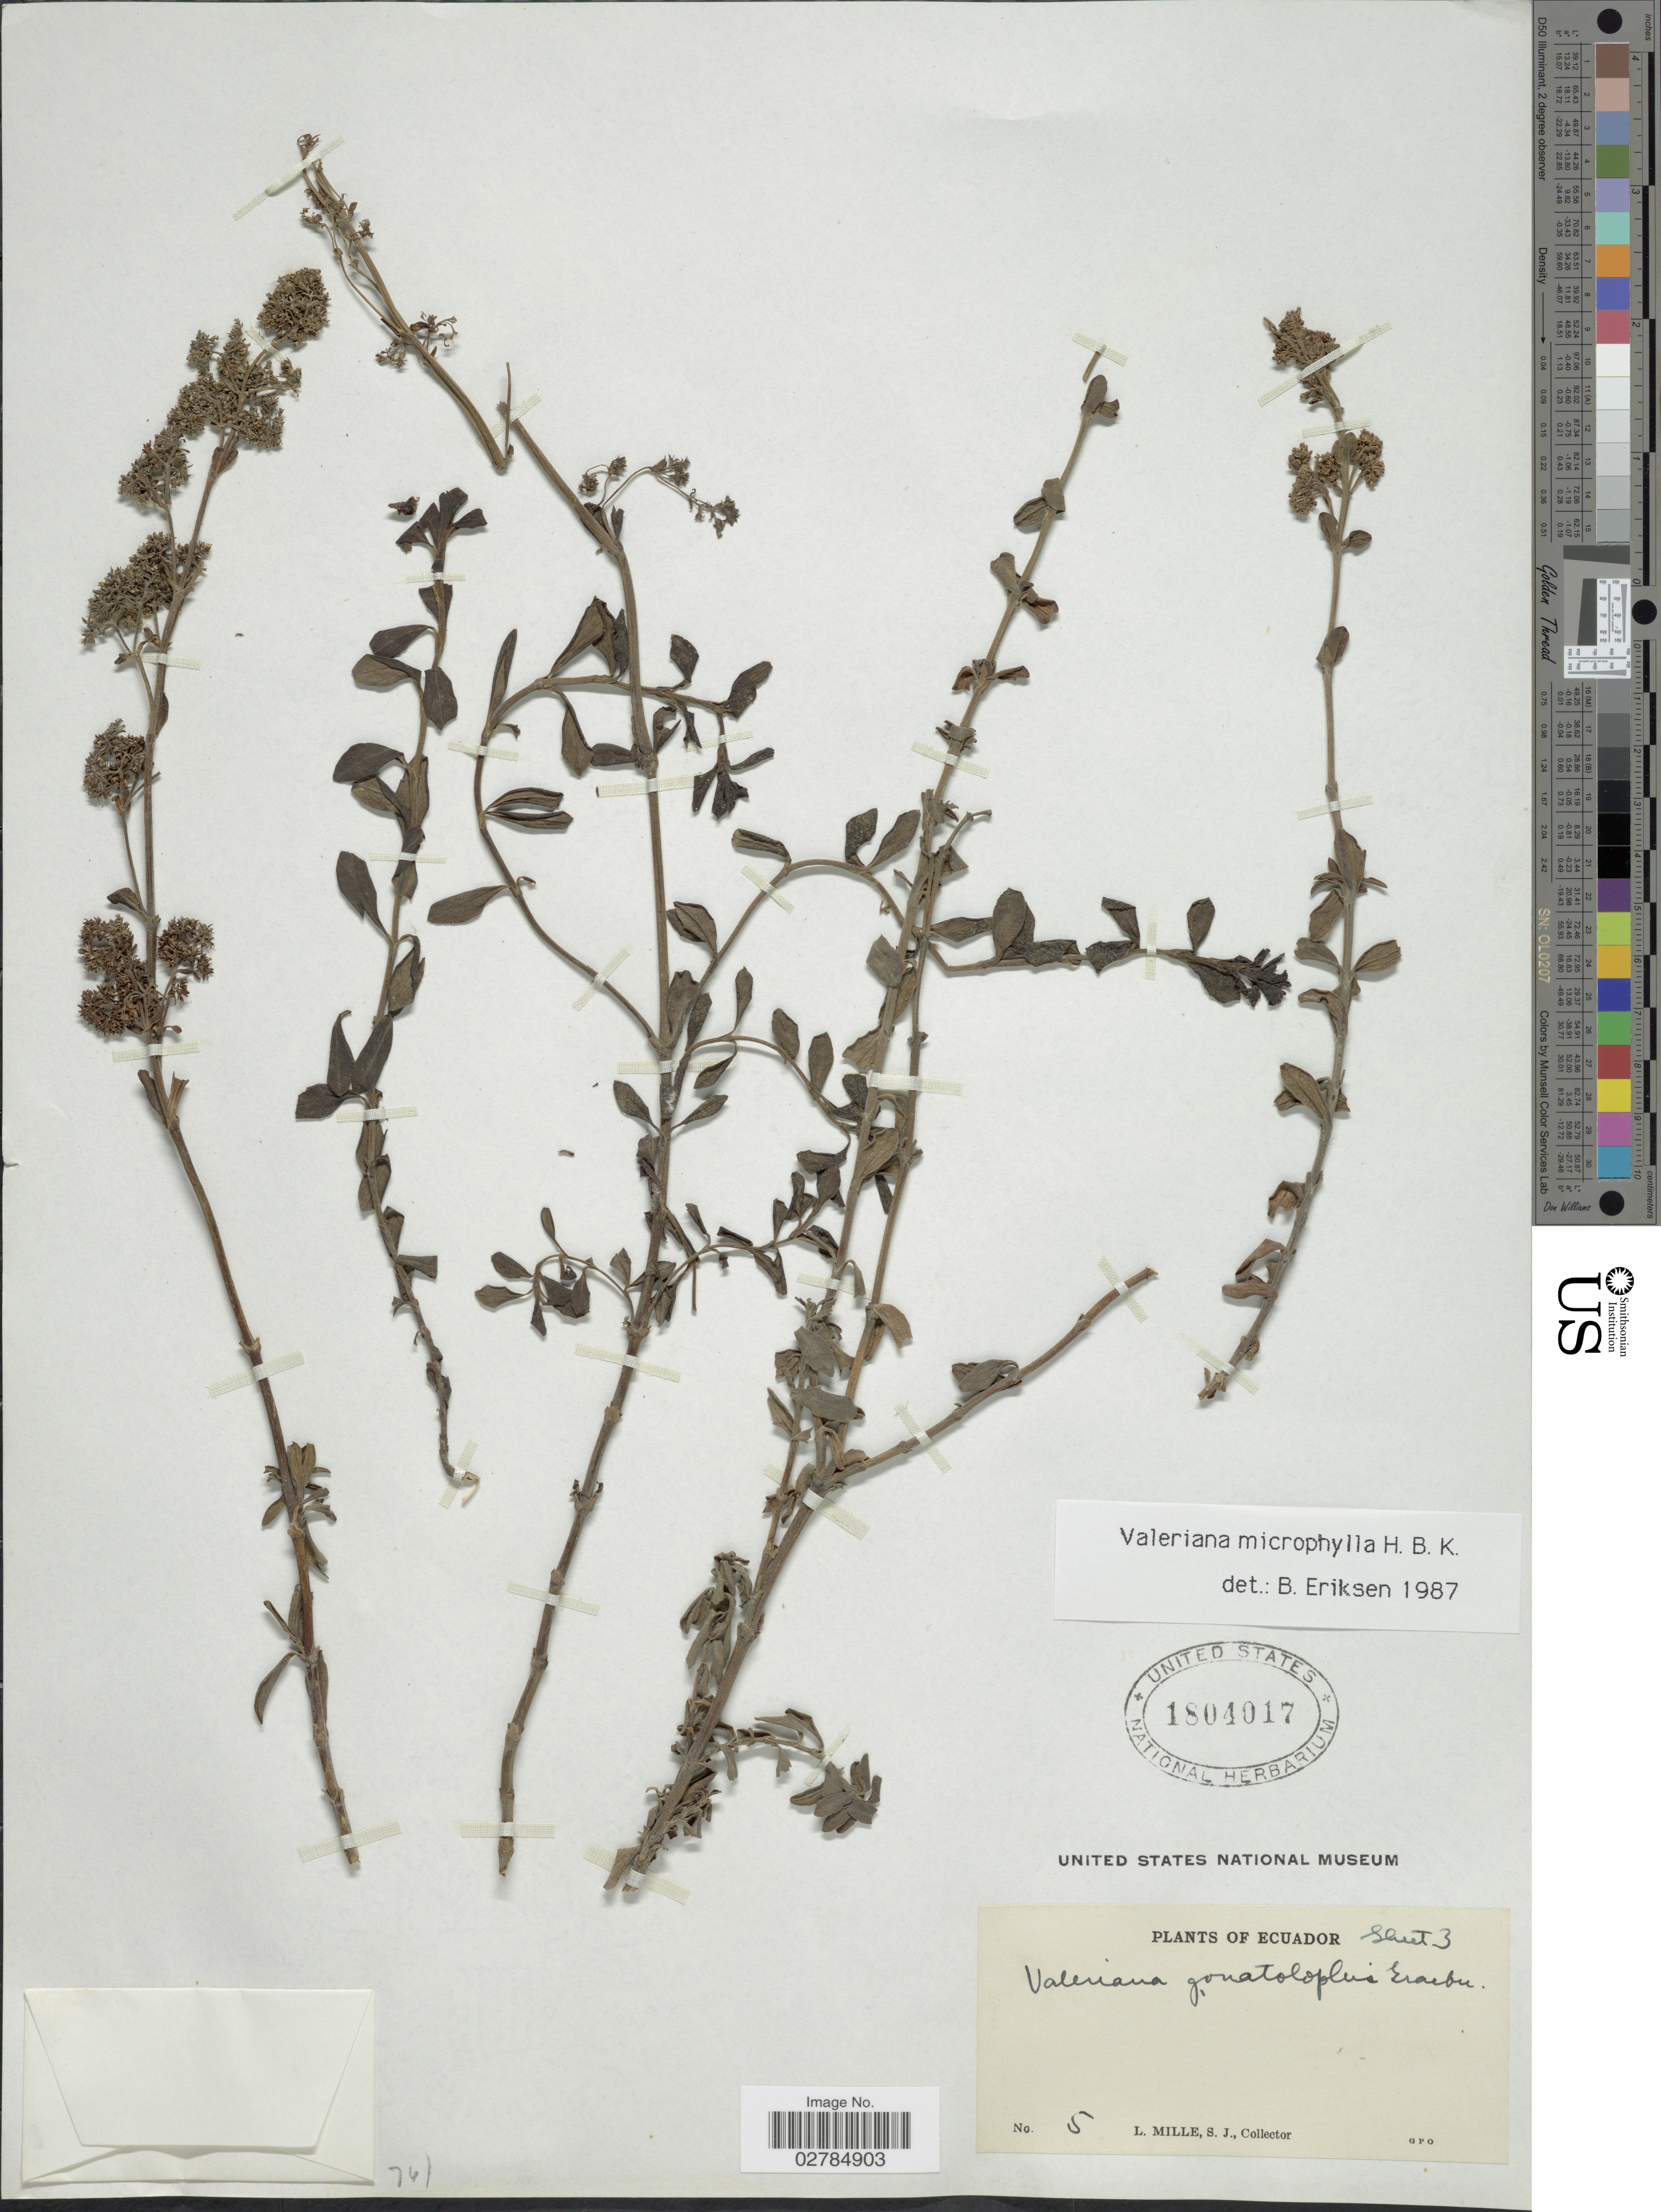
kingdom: Plantae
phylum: Tracheophyta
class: Magnoliopsida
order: Dipsacales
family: Caprifoliaceae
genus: Valeriana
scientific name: Valeriana microphylla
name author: Kunth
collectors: L. Mille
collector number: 5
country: Ecuador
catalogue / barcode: US 1804017